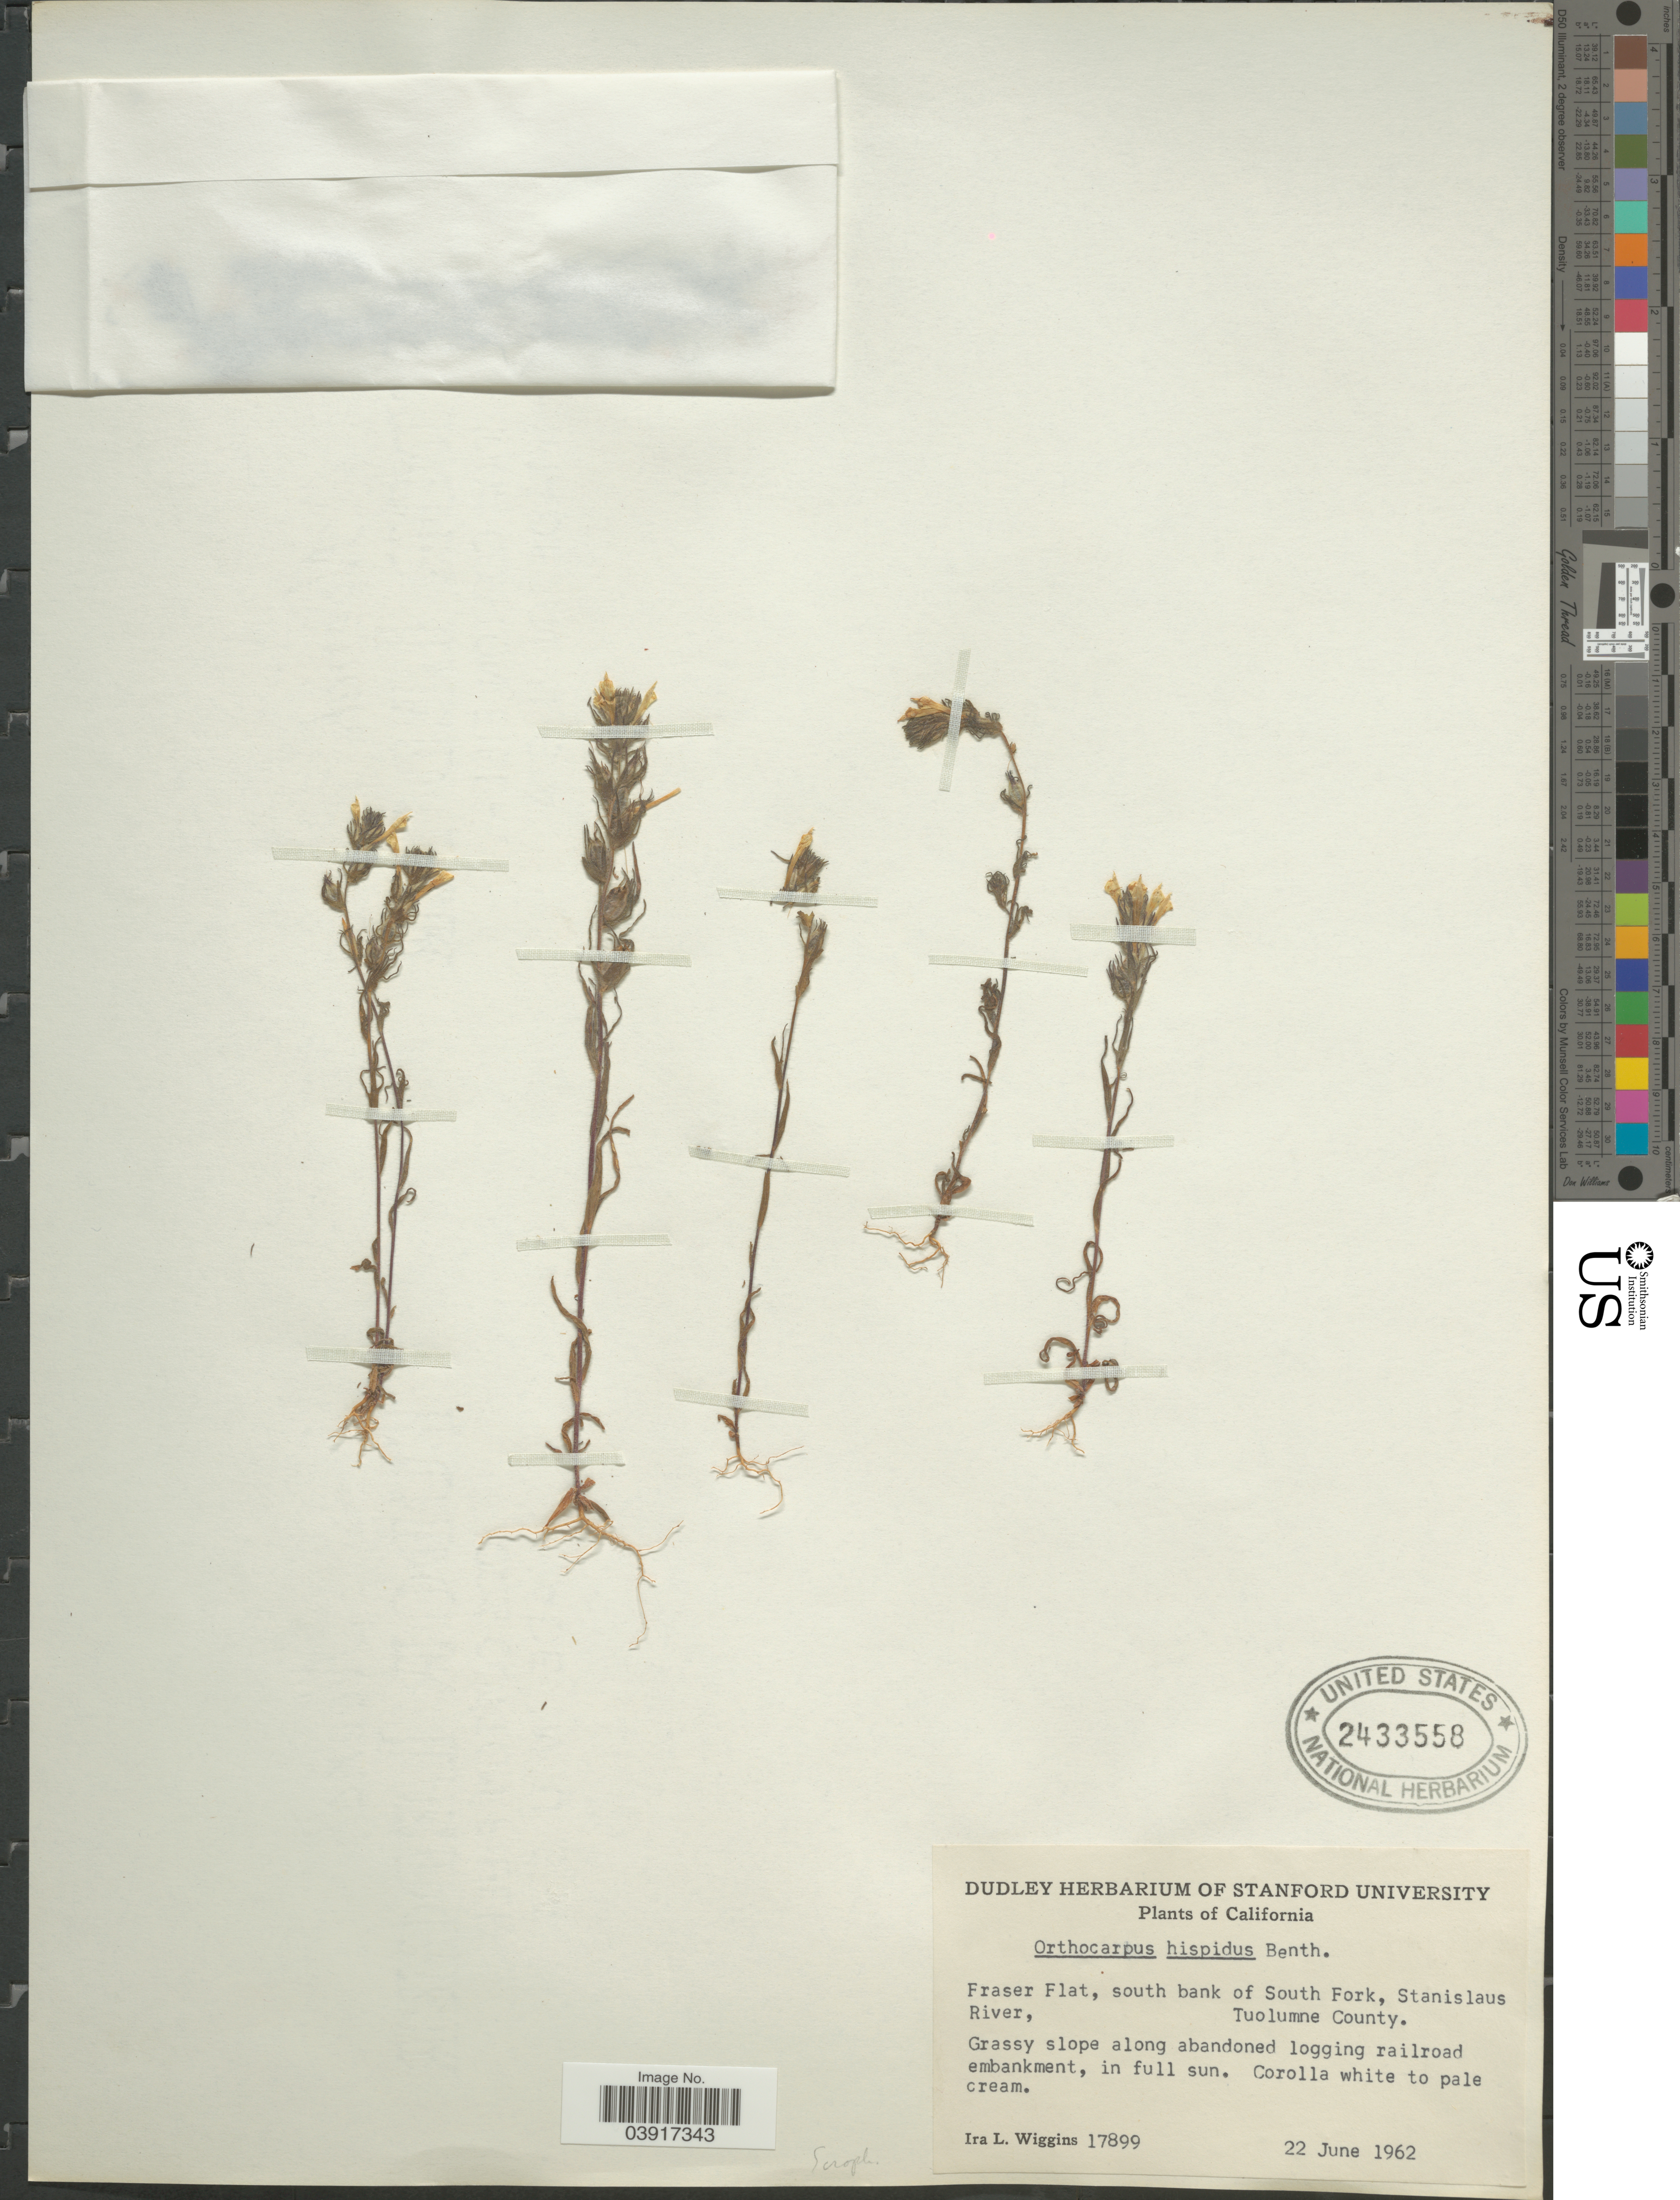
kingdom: Plantae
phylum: Tracheophyta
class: Magnoliopsida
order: Lamiales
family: Orobanchaceae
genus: Orthocarpus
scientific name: Orthocarpus hispidus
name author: Benth.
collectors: I. L. Wiggins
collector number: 17899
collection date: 1962-06-22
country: United States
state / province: California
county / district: Tuolumne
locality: Fraser Flat, south bank of South Fork, Stanislaus River, Tuolumne County.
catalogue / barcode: US 2433558